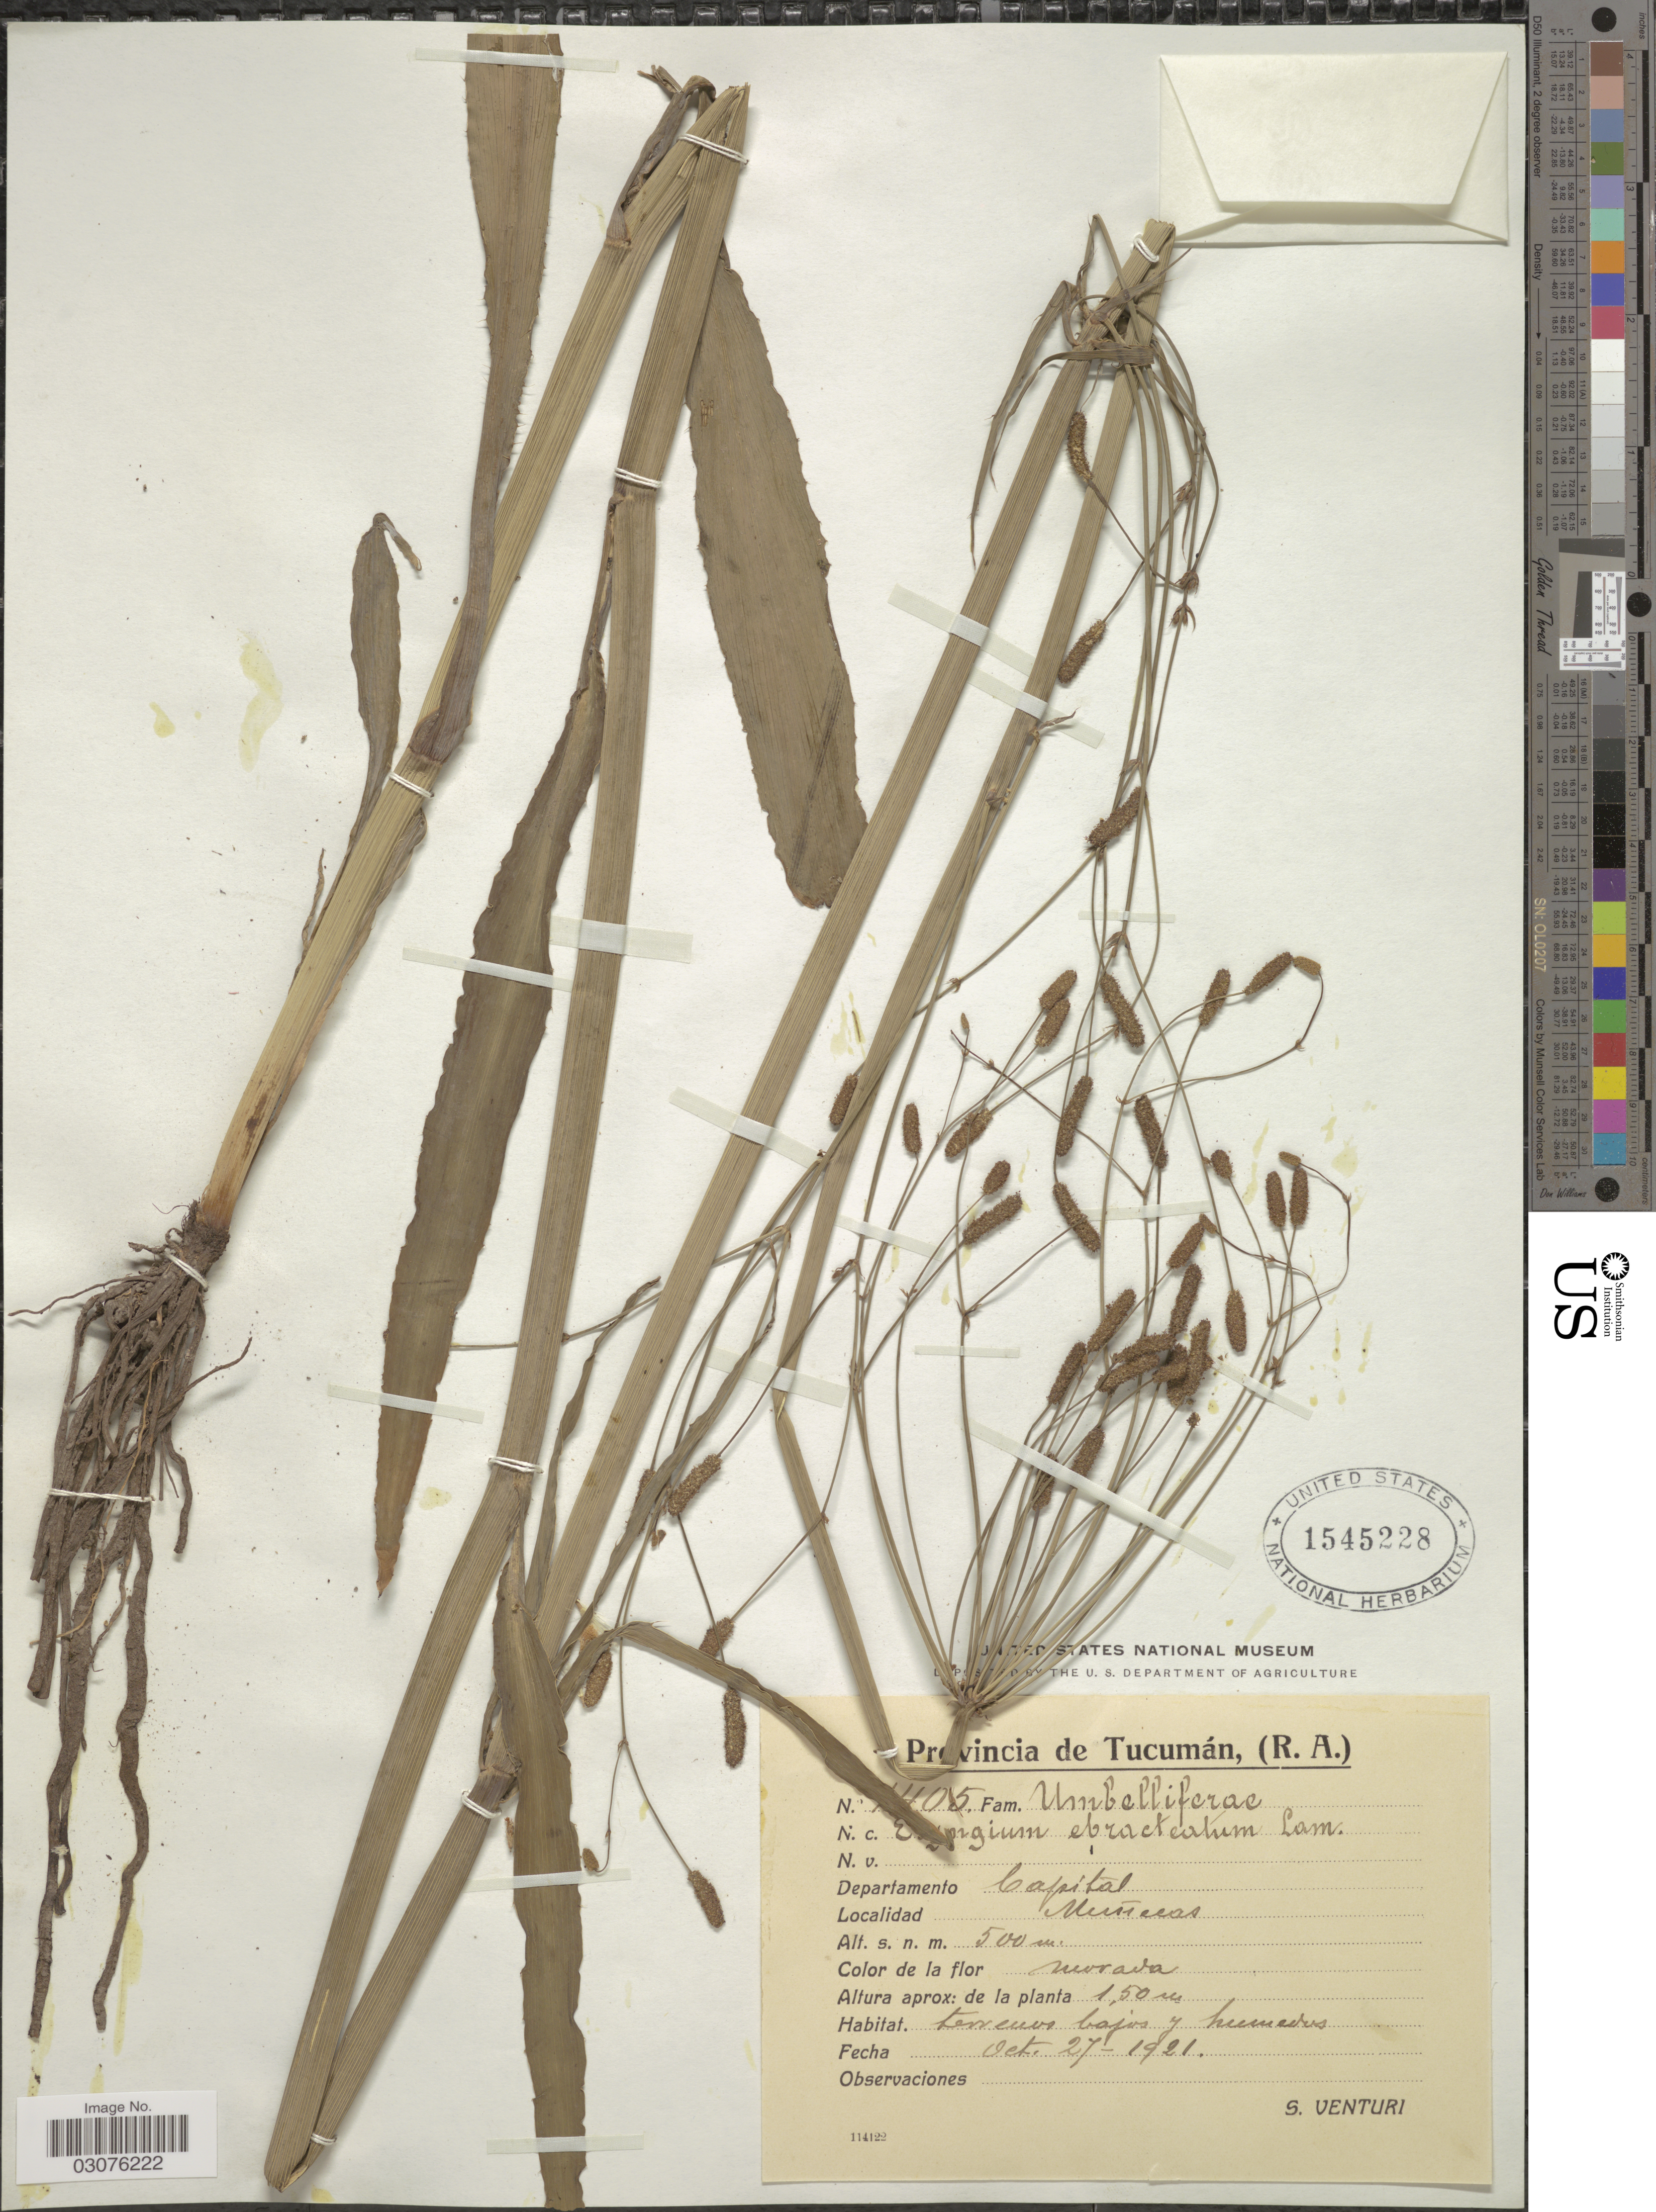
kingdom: Plantae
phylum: Tracheophyta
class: Magnoliopsida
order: Apiales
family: Apiaceae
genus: Eryngium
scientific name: Eryngium ebracteatum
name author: Lam.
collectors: S. Venturi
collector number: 1405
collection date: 1921-10-27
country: Argentina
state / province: Tucuman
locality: Departamento Capital. Munecas.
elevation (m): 500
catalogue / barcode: US 1545228